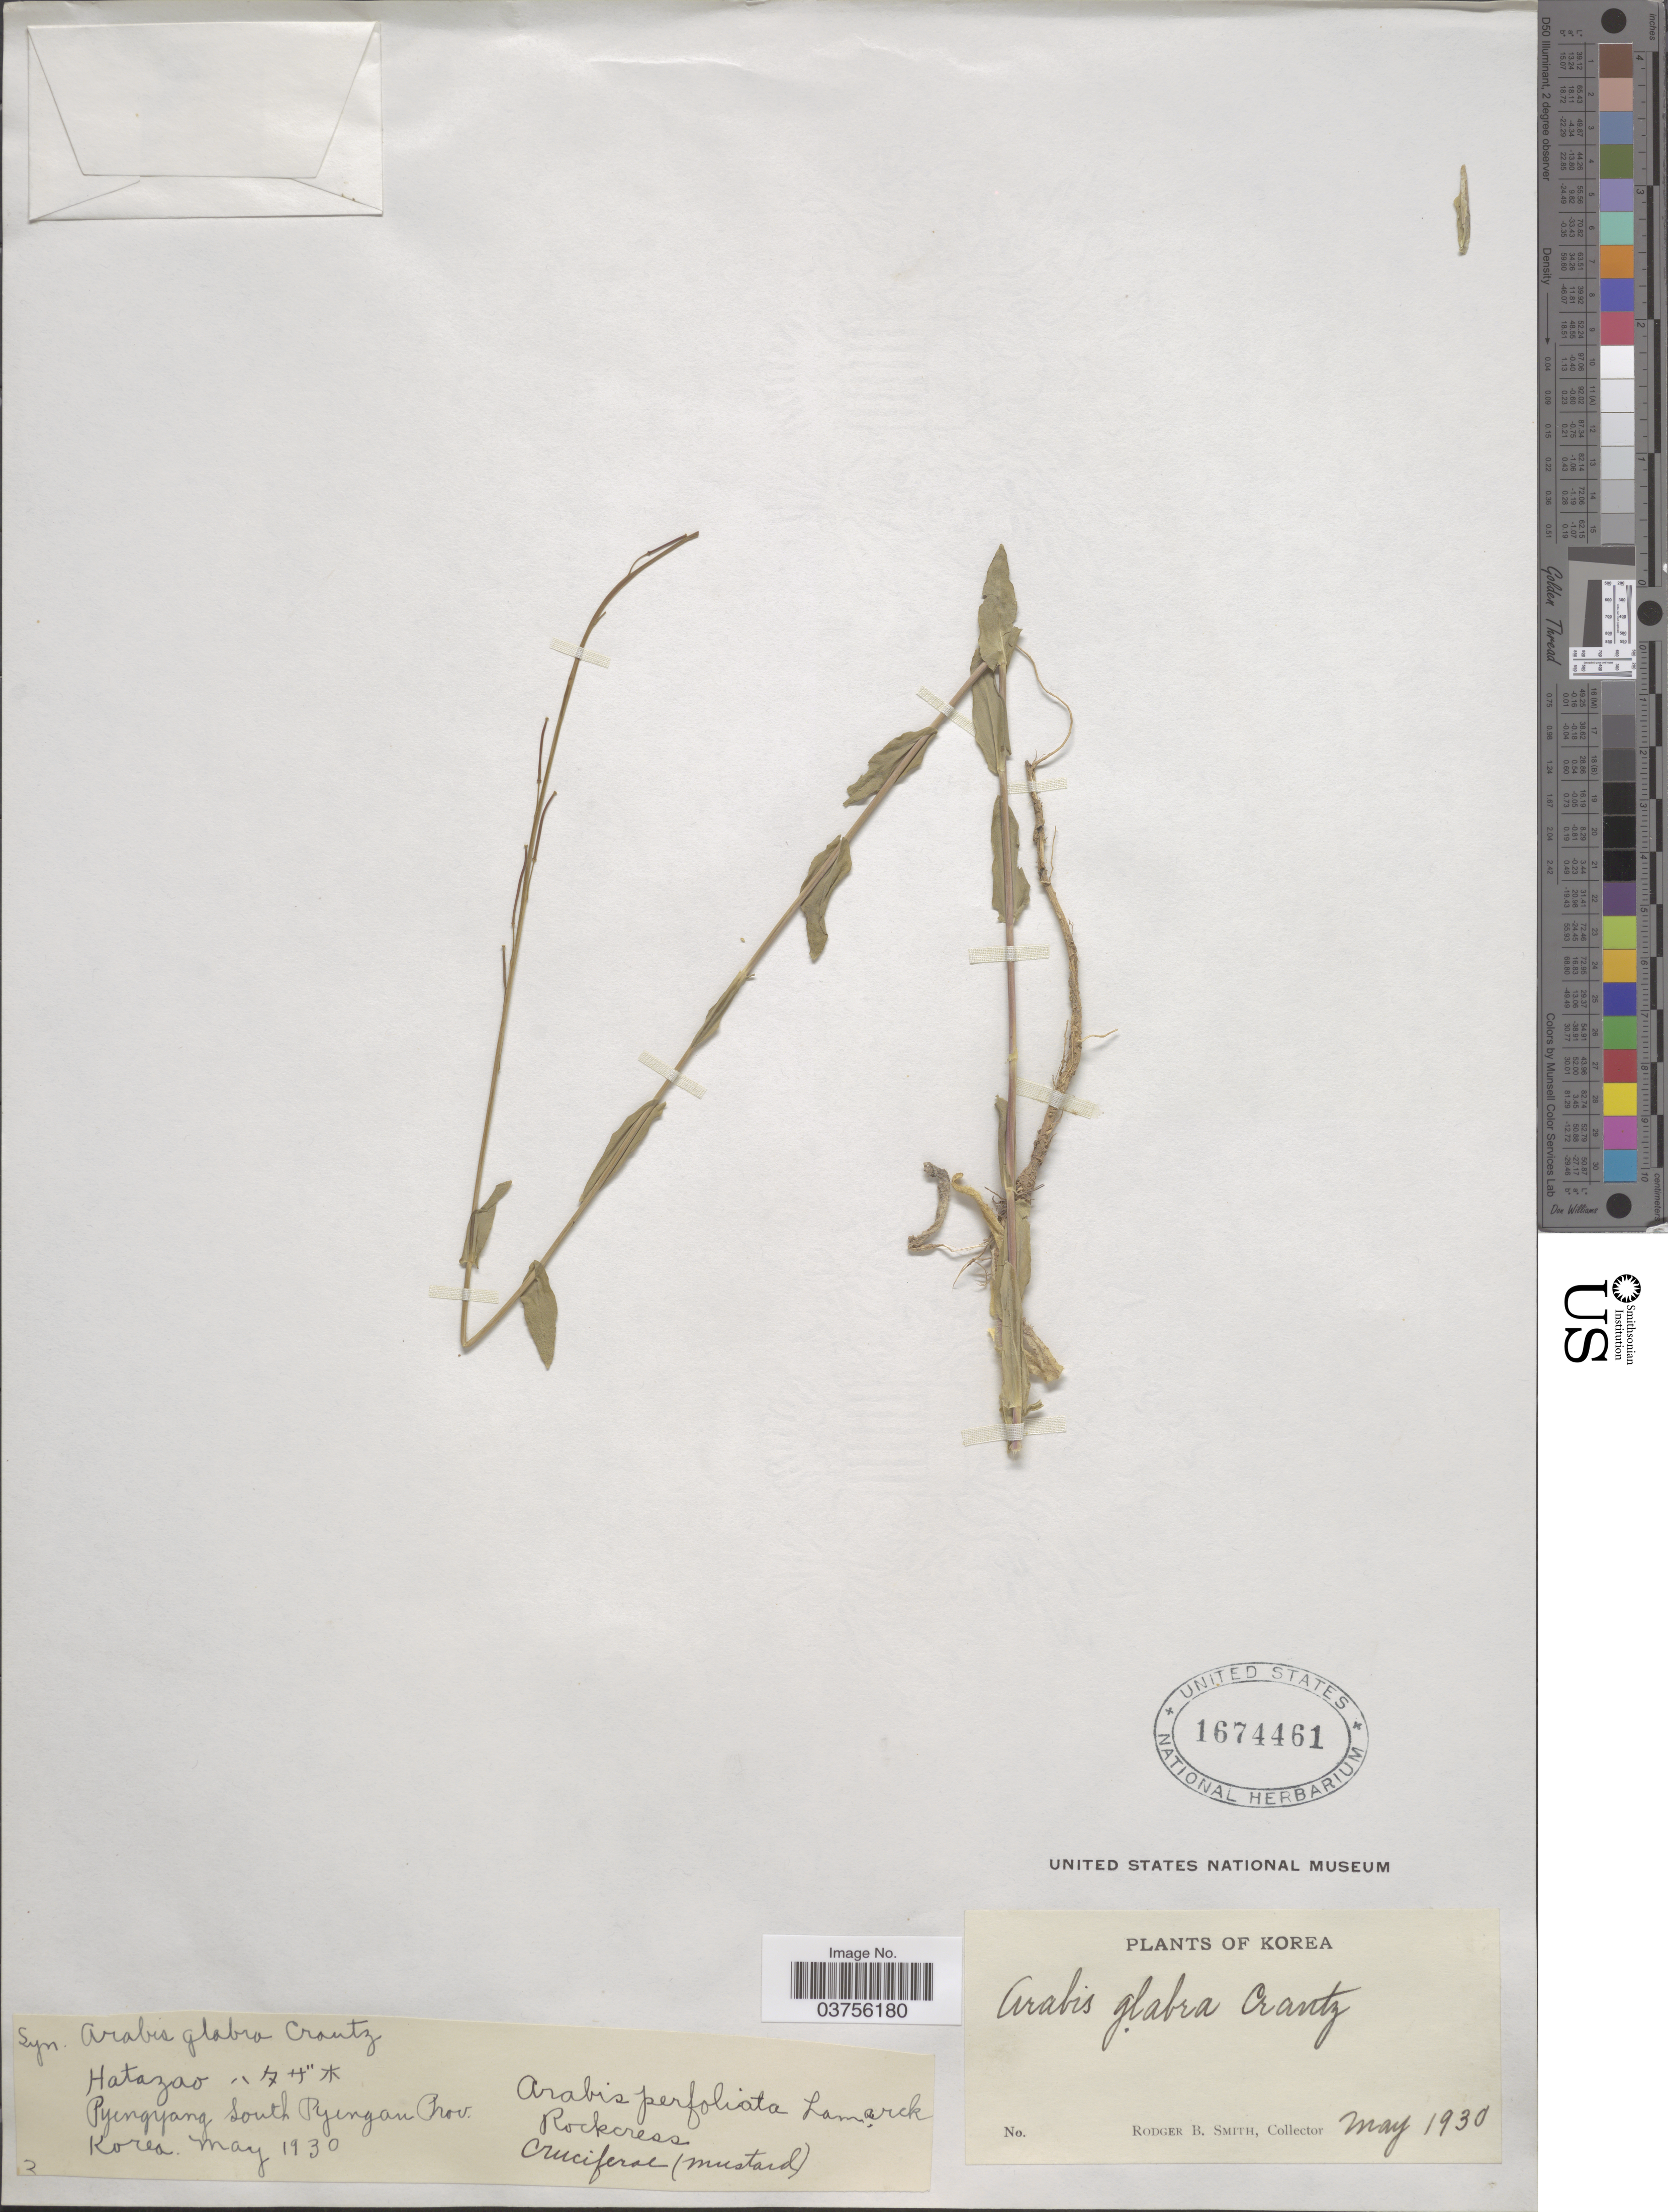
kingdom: Plantae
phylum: Tracheophyta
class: Magnoliopsida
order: Brassicales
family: Brassicaceae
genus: Turritis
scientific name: Turritis glabra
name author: L.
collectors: R. B. Smith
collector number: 3*?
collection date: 1930-05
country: North Korea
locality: Pyengyang South Pyengan Prov.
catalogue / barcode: US 1674461